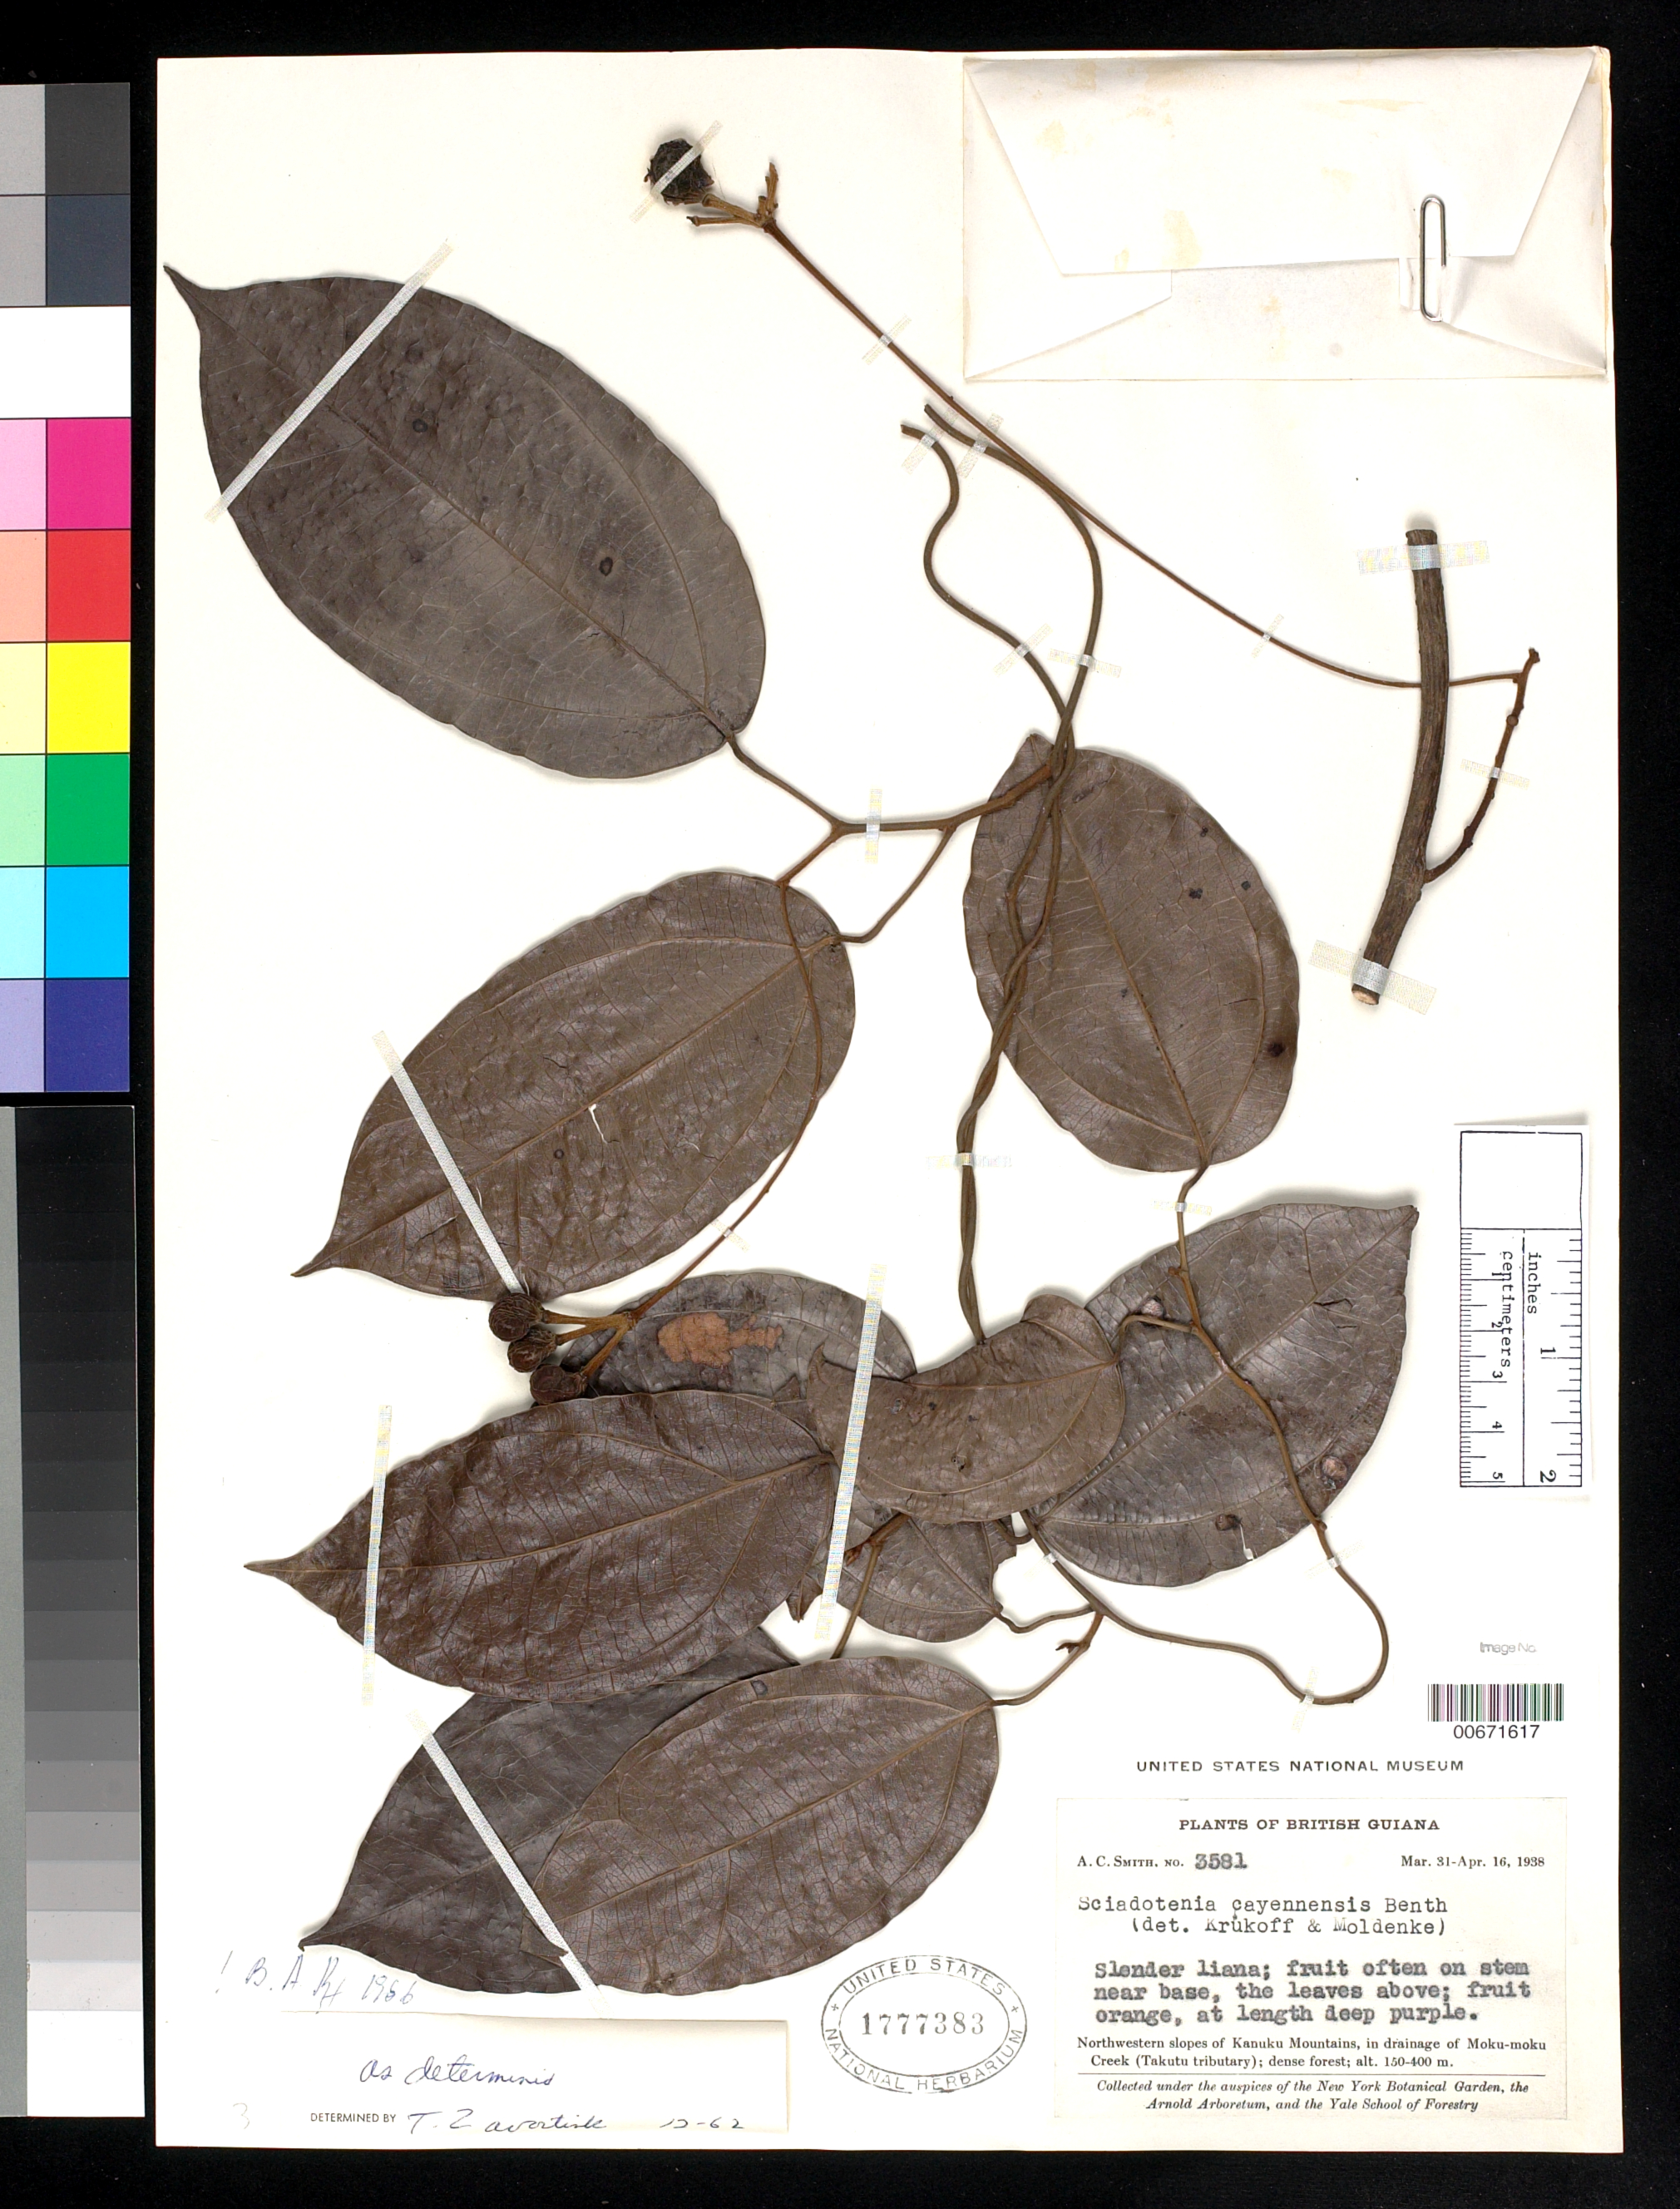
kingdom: Plantae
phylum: Tracheophyta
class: Magnoliopsida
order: Ranunculales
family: Menispermaceae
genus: Sciadotenia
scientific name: Sciadotenia cayennensis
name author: Benth.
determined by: Krukoff, B. A.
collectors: A. C. Smith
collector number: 3581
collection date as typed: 31-Mar-38 to 16-Apr-38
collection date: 1938-03-31/1938-04-16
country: Guyana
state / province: U. Takutu-U. Essequibo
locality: Kanuku Mts., NW slopes, in drainage of Moku-moku Creek (Takutu tributary)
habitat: Dense forest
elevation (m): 150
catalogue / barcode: US 1777383